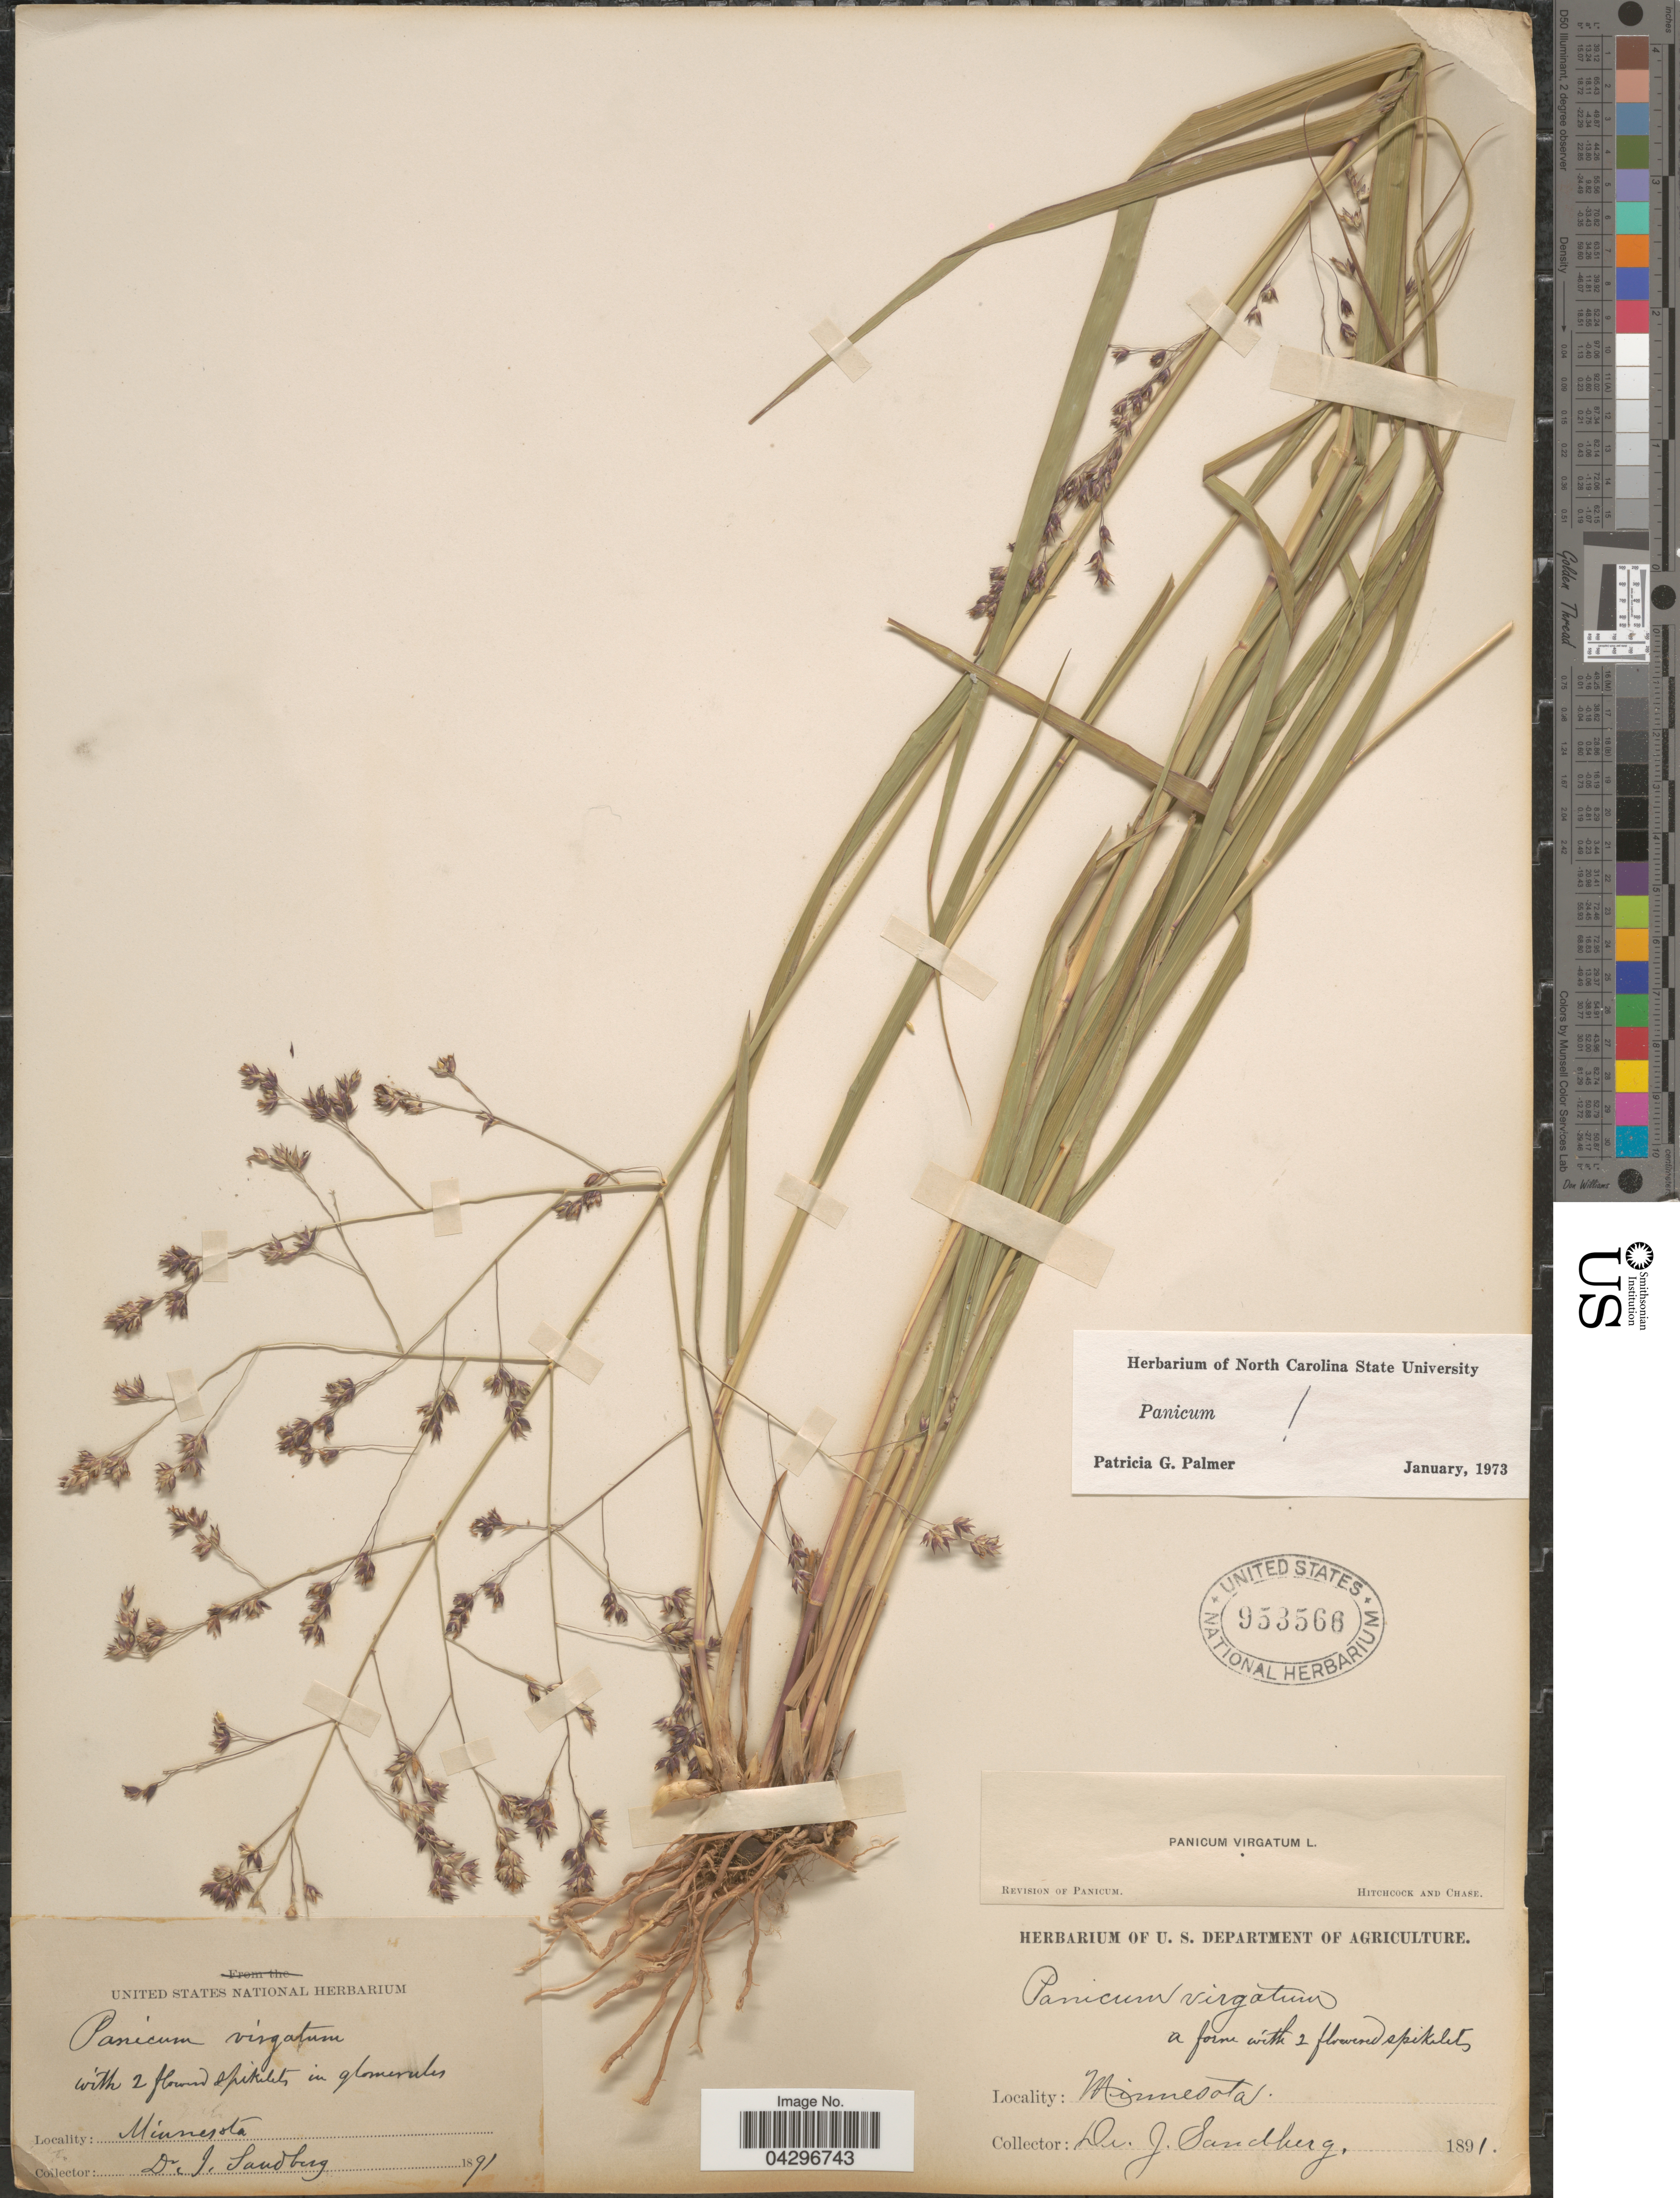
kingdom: Plantae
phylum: Tracheophyta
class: Liliopsida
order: Poales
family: Poaceae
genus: Panicum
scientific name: Panicum virgatum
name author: L.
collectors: J. H. Sandberg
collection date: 1891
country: United States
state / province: Minnesota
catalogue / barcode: US 953566